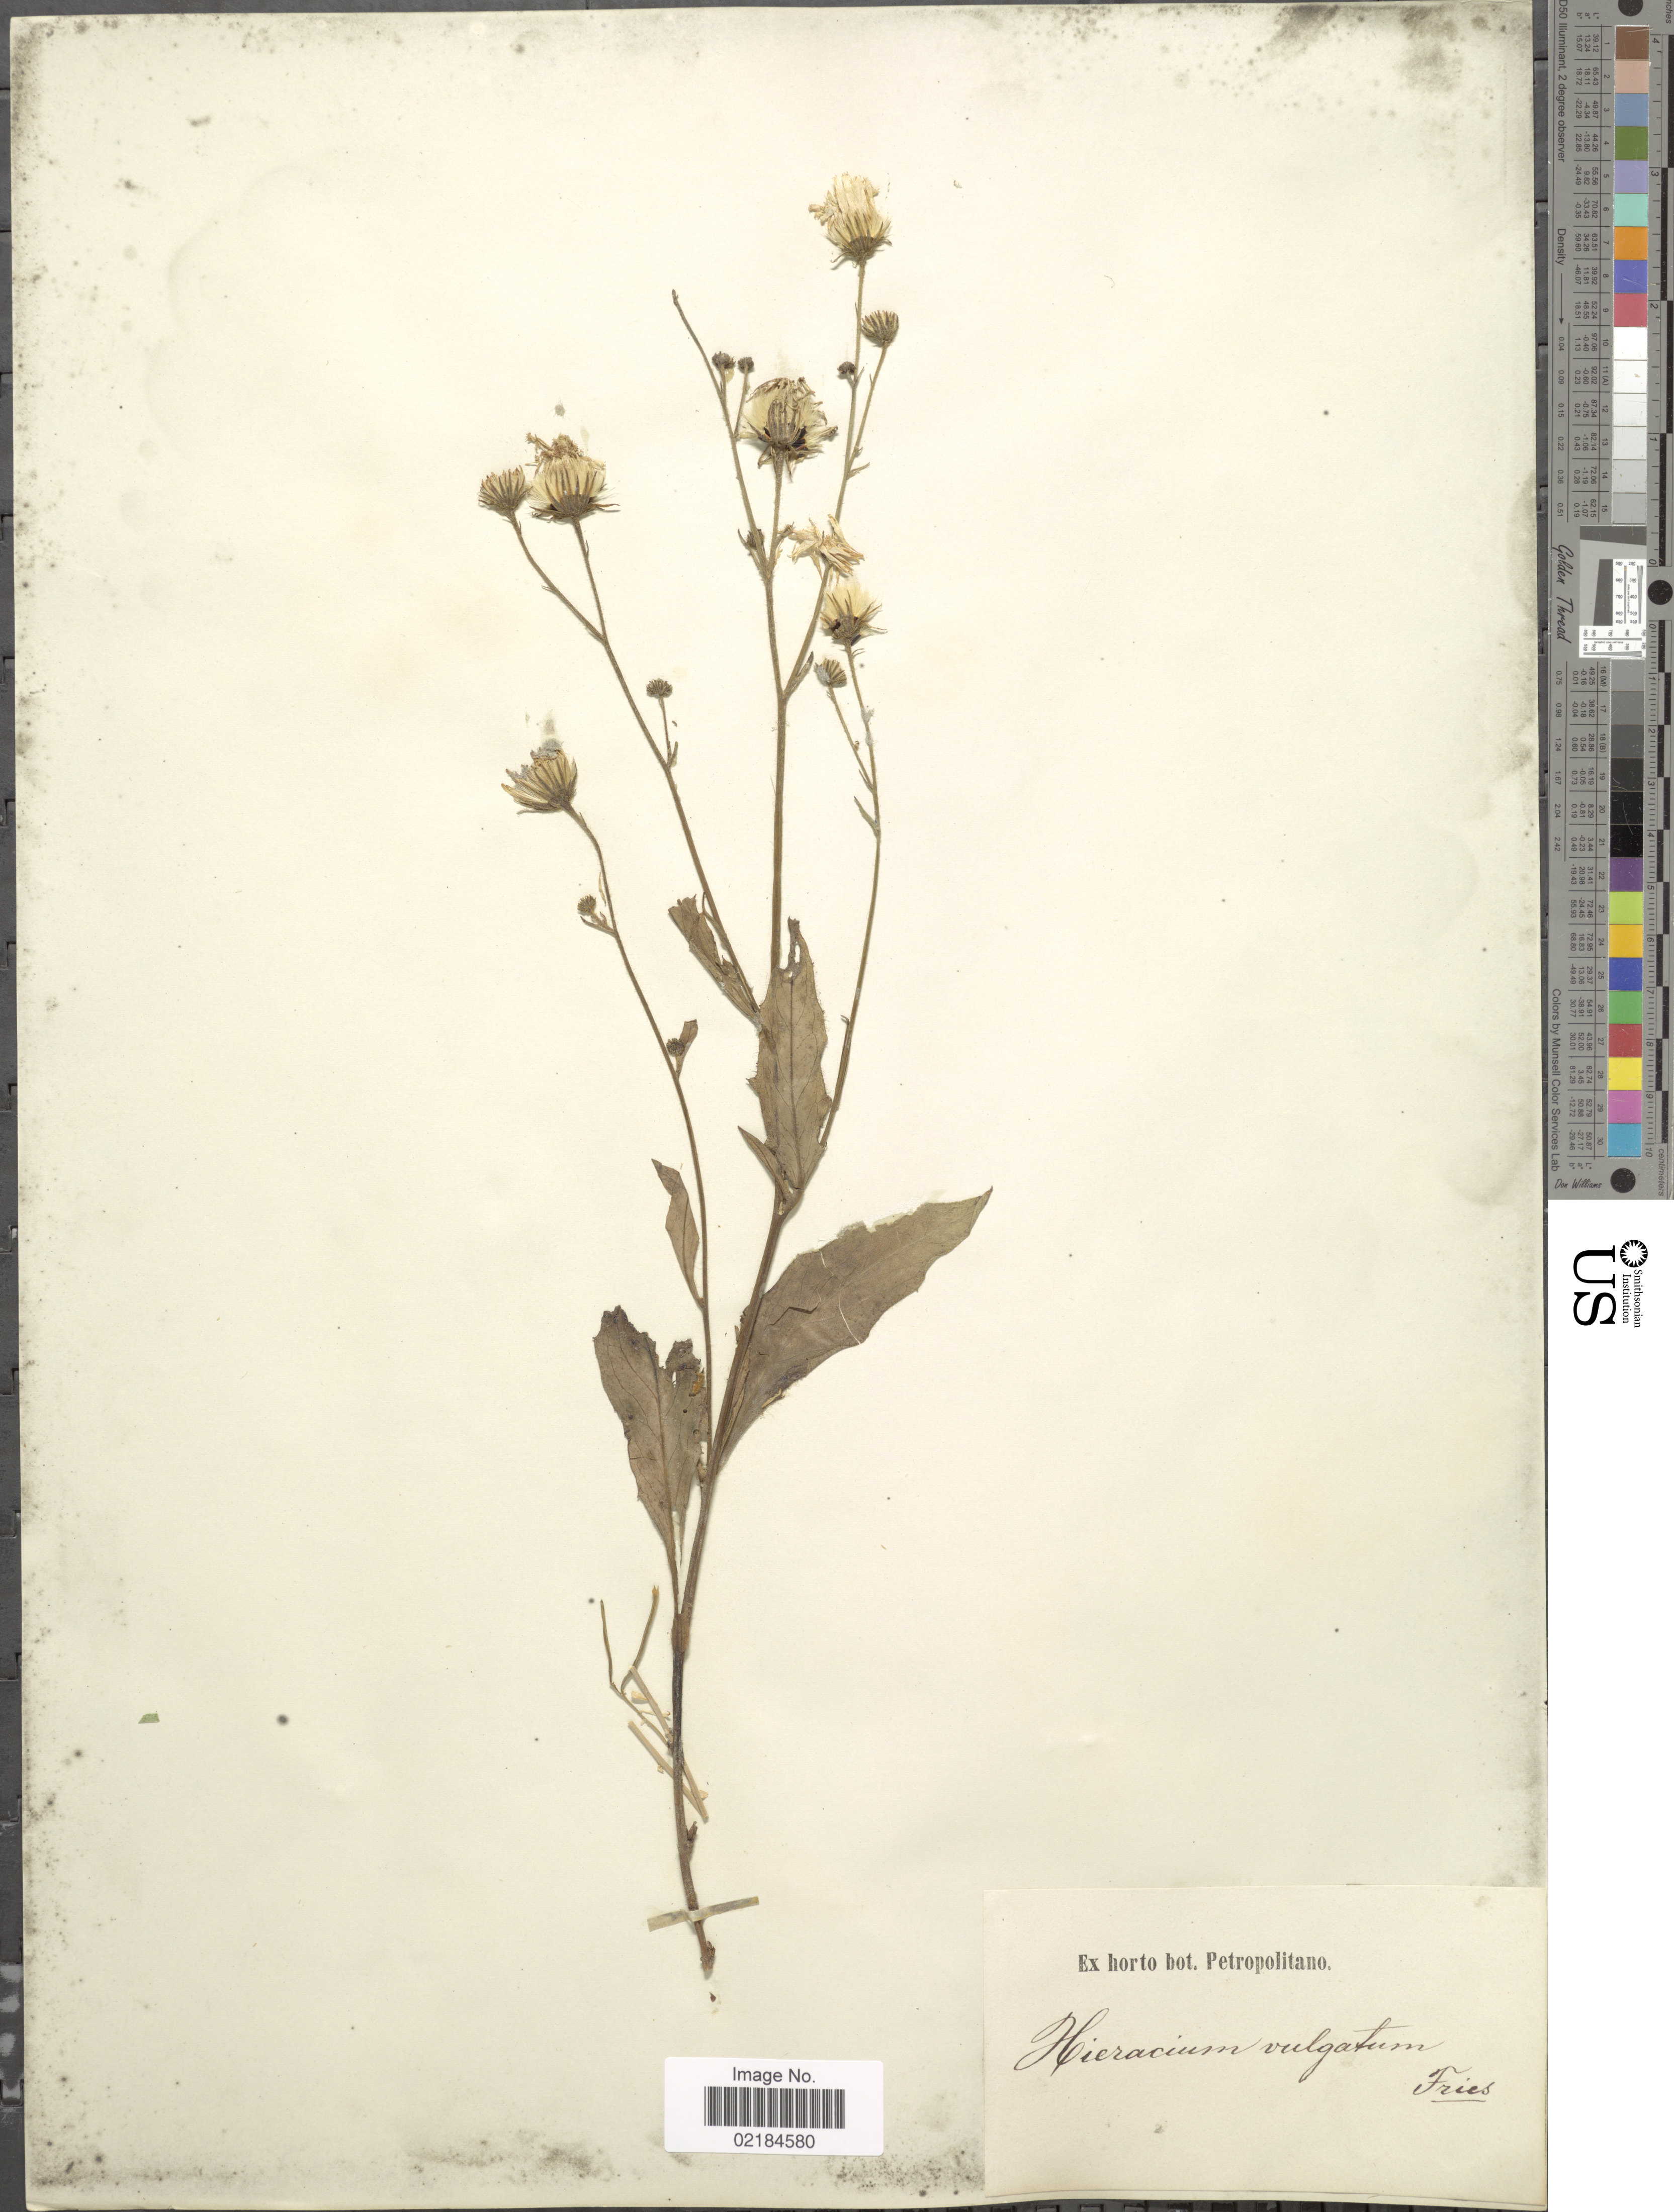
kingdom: Plantae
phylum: Tracheophyta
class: Magnoliopsida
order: Asterales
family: Asteraceae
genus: Hieracium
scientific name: Hieracium lachenalii subsp. cruenifolium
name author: (Dahlst. & Lübeck) Zahn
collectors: ex Horto Bot. Petropolitano